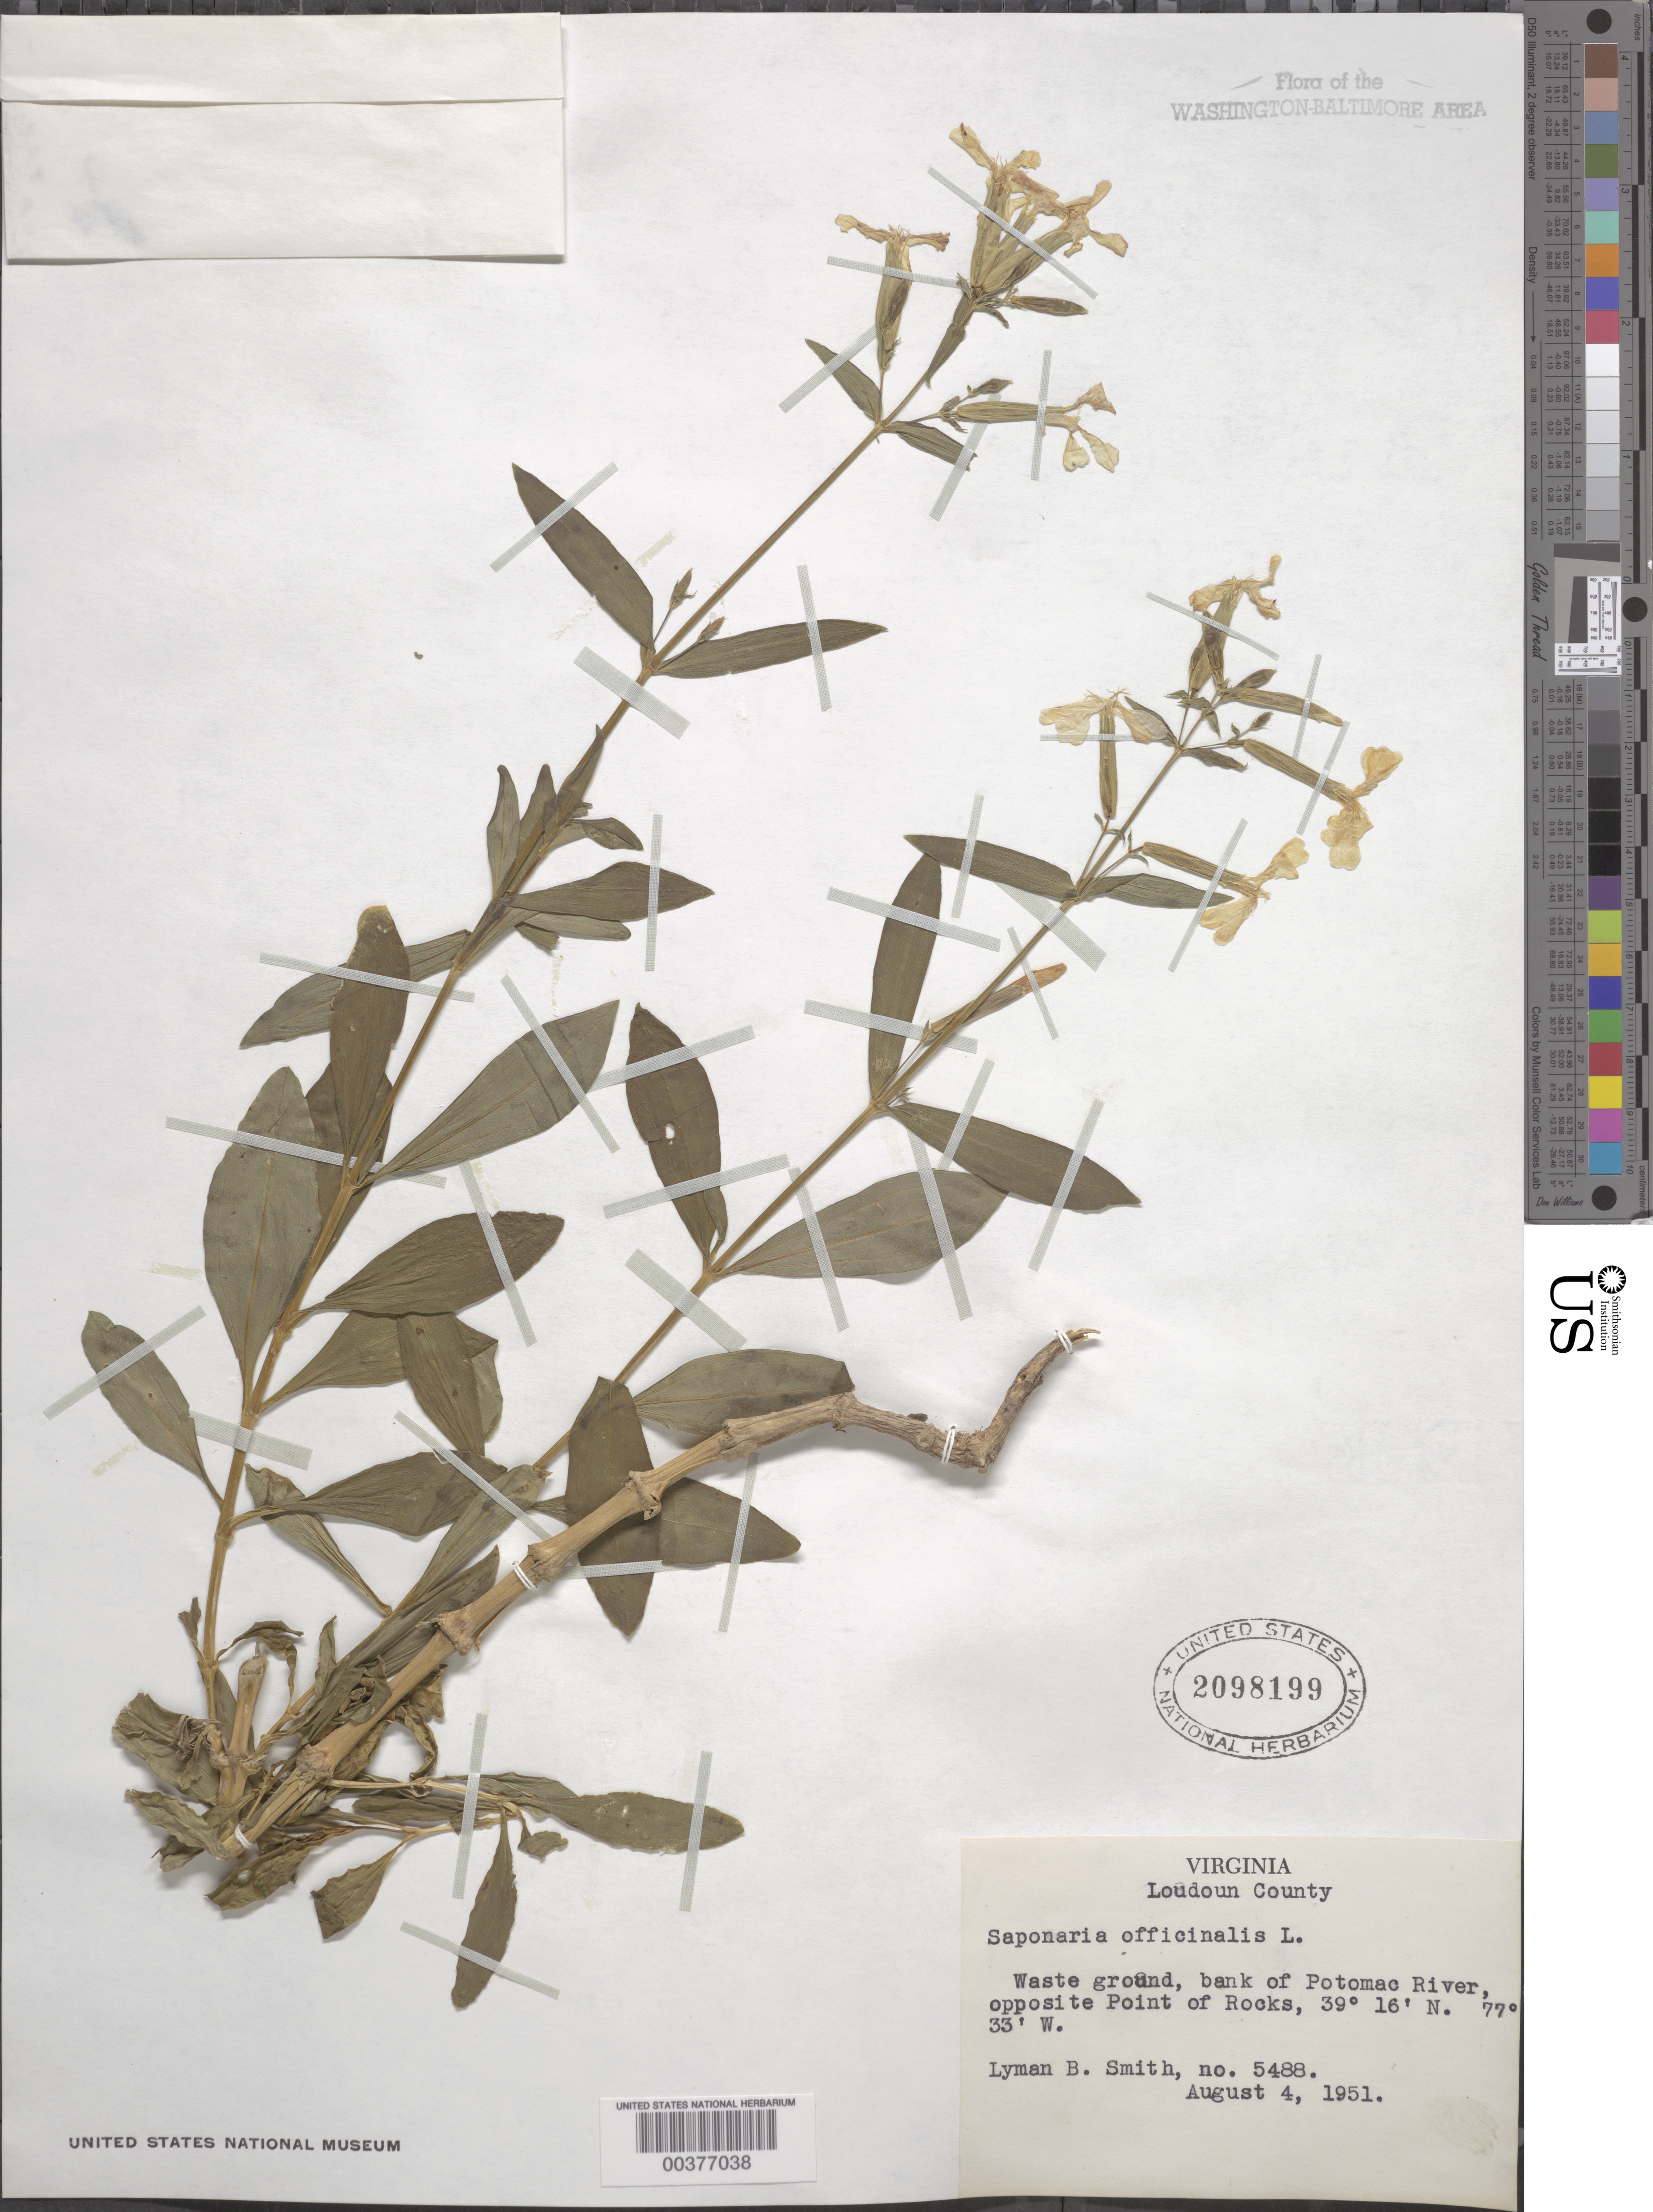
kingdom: Plantae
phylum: Tracheophyta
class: Magnoliopsida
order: Caryophyllales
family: Caryophyllaceae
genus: Saponaria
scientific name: Saponaria officinalis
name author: L.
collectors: L. Smith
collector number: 5488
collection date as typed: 04 Aug 1951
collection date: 1951-08-04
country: United States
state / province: Virginia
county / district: Loudoun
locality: Potomac River, opposite Point of Rocks C. & O. Canal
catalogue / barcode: US 2098199